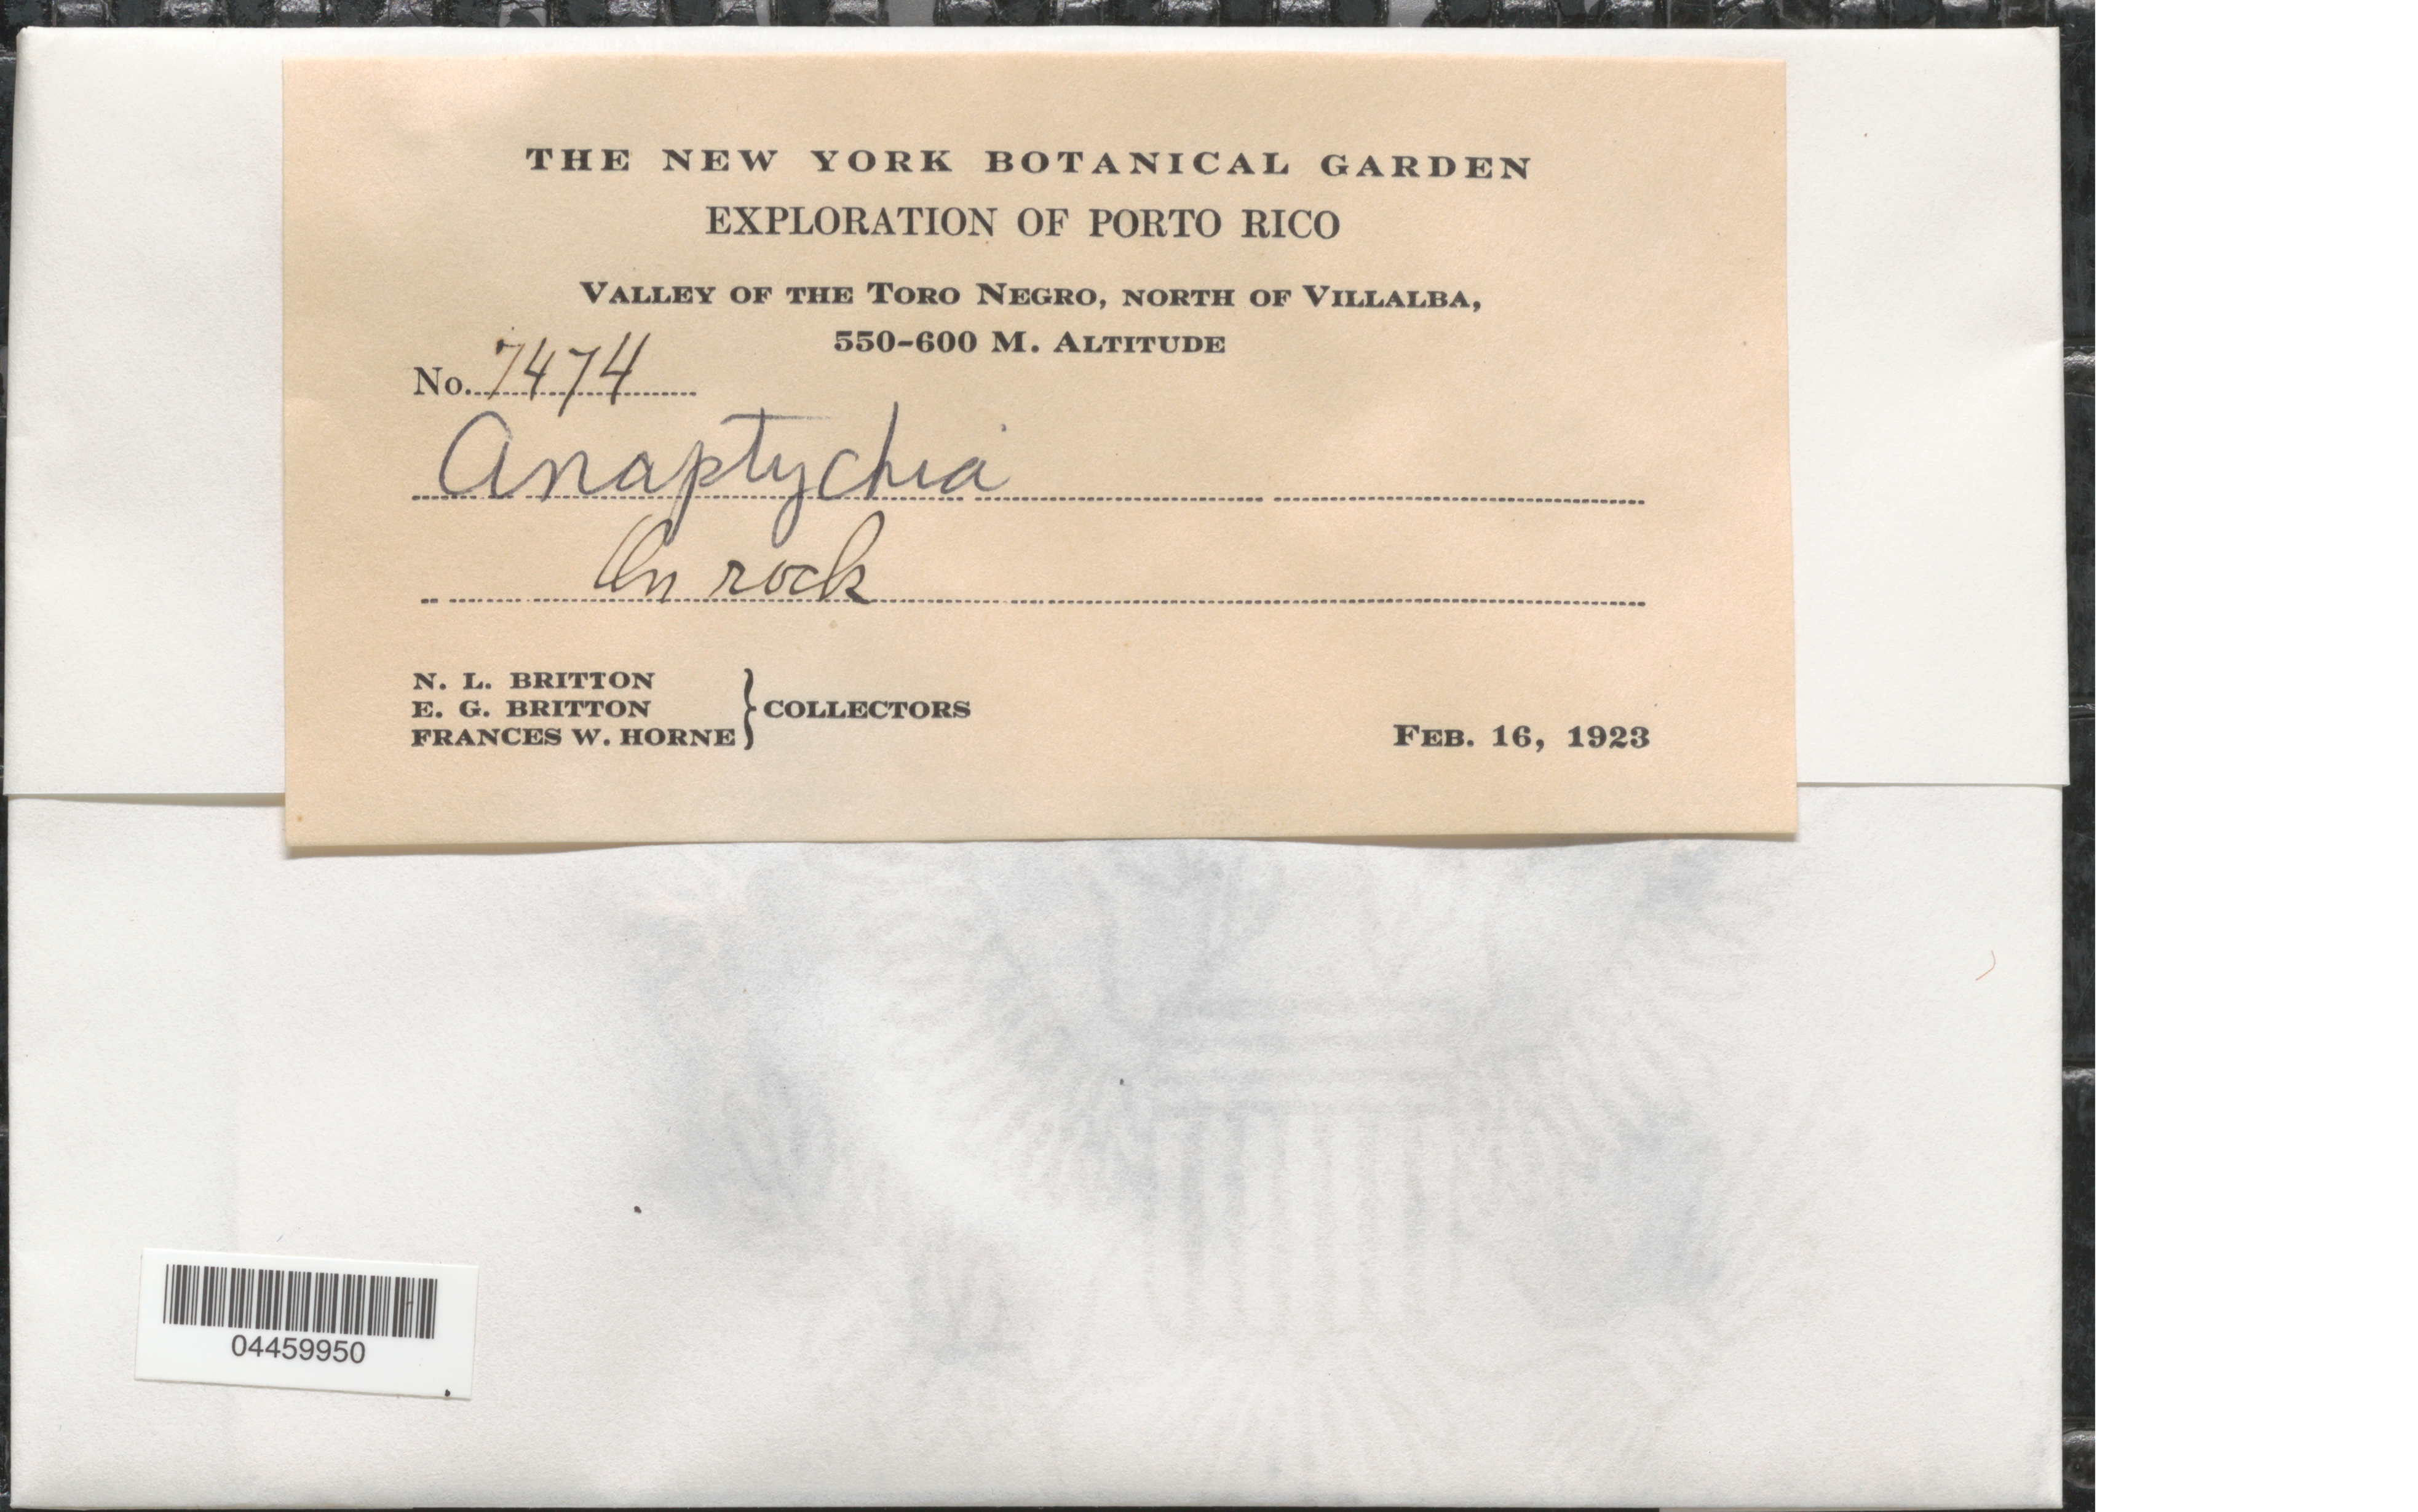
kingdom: Fungi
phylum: Ascomycota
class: Lecanoromycetes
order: Caliciales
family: Physciaceae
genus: Heterodermia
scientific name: Heterodermia sp.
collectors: Mrs. N. L. Britton, E. G. Britton & F. W. Horne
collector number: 7474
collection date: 1923-02-16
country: Puerto Rico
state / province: Villalba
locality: Exploration of Porto Rico. Valley of the Toro Negro, north of Villalba.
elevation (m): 550